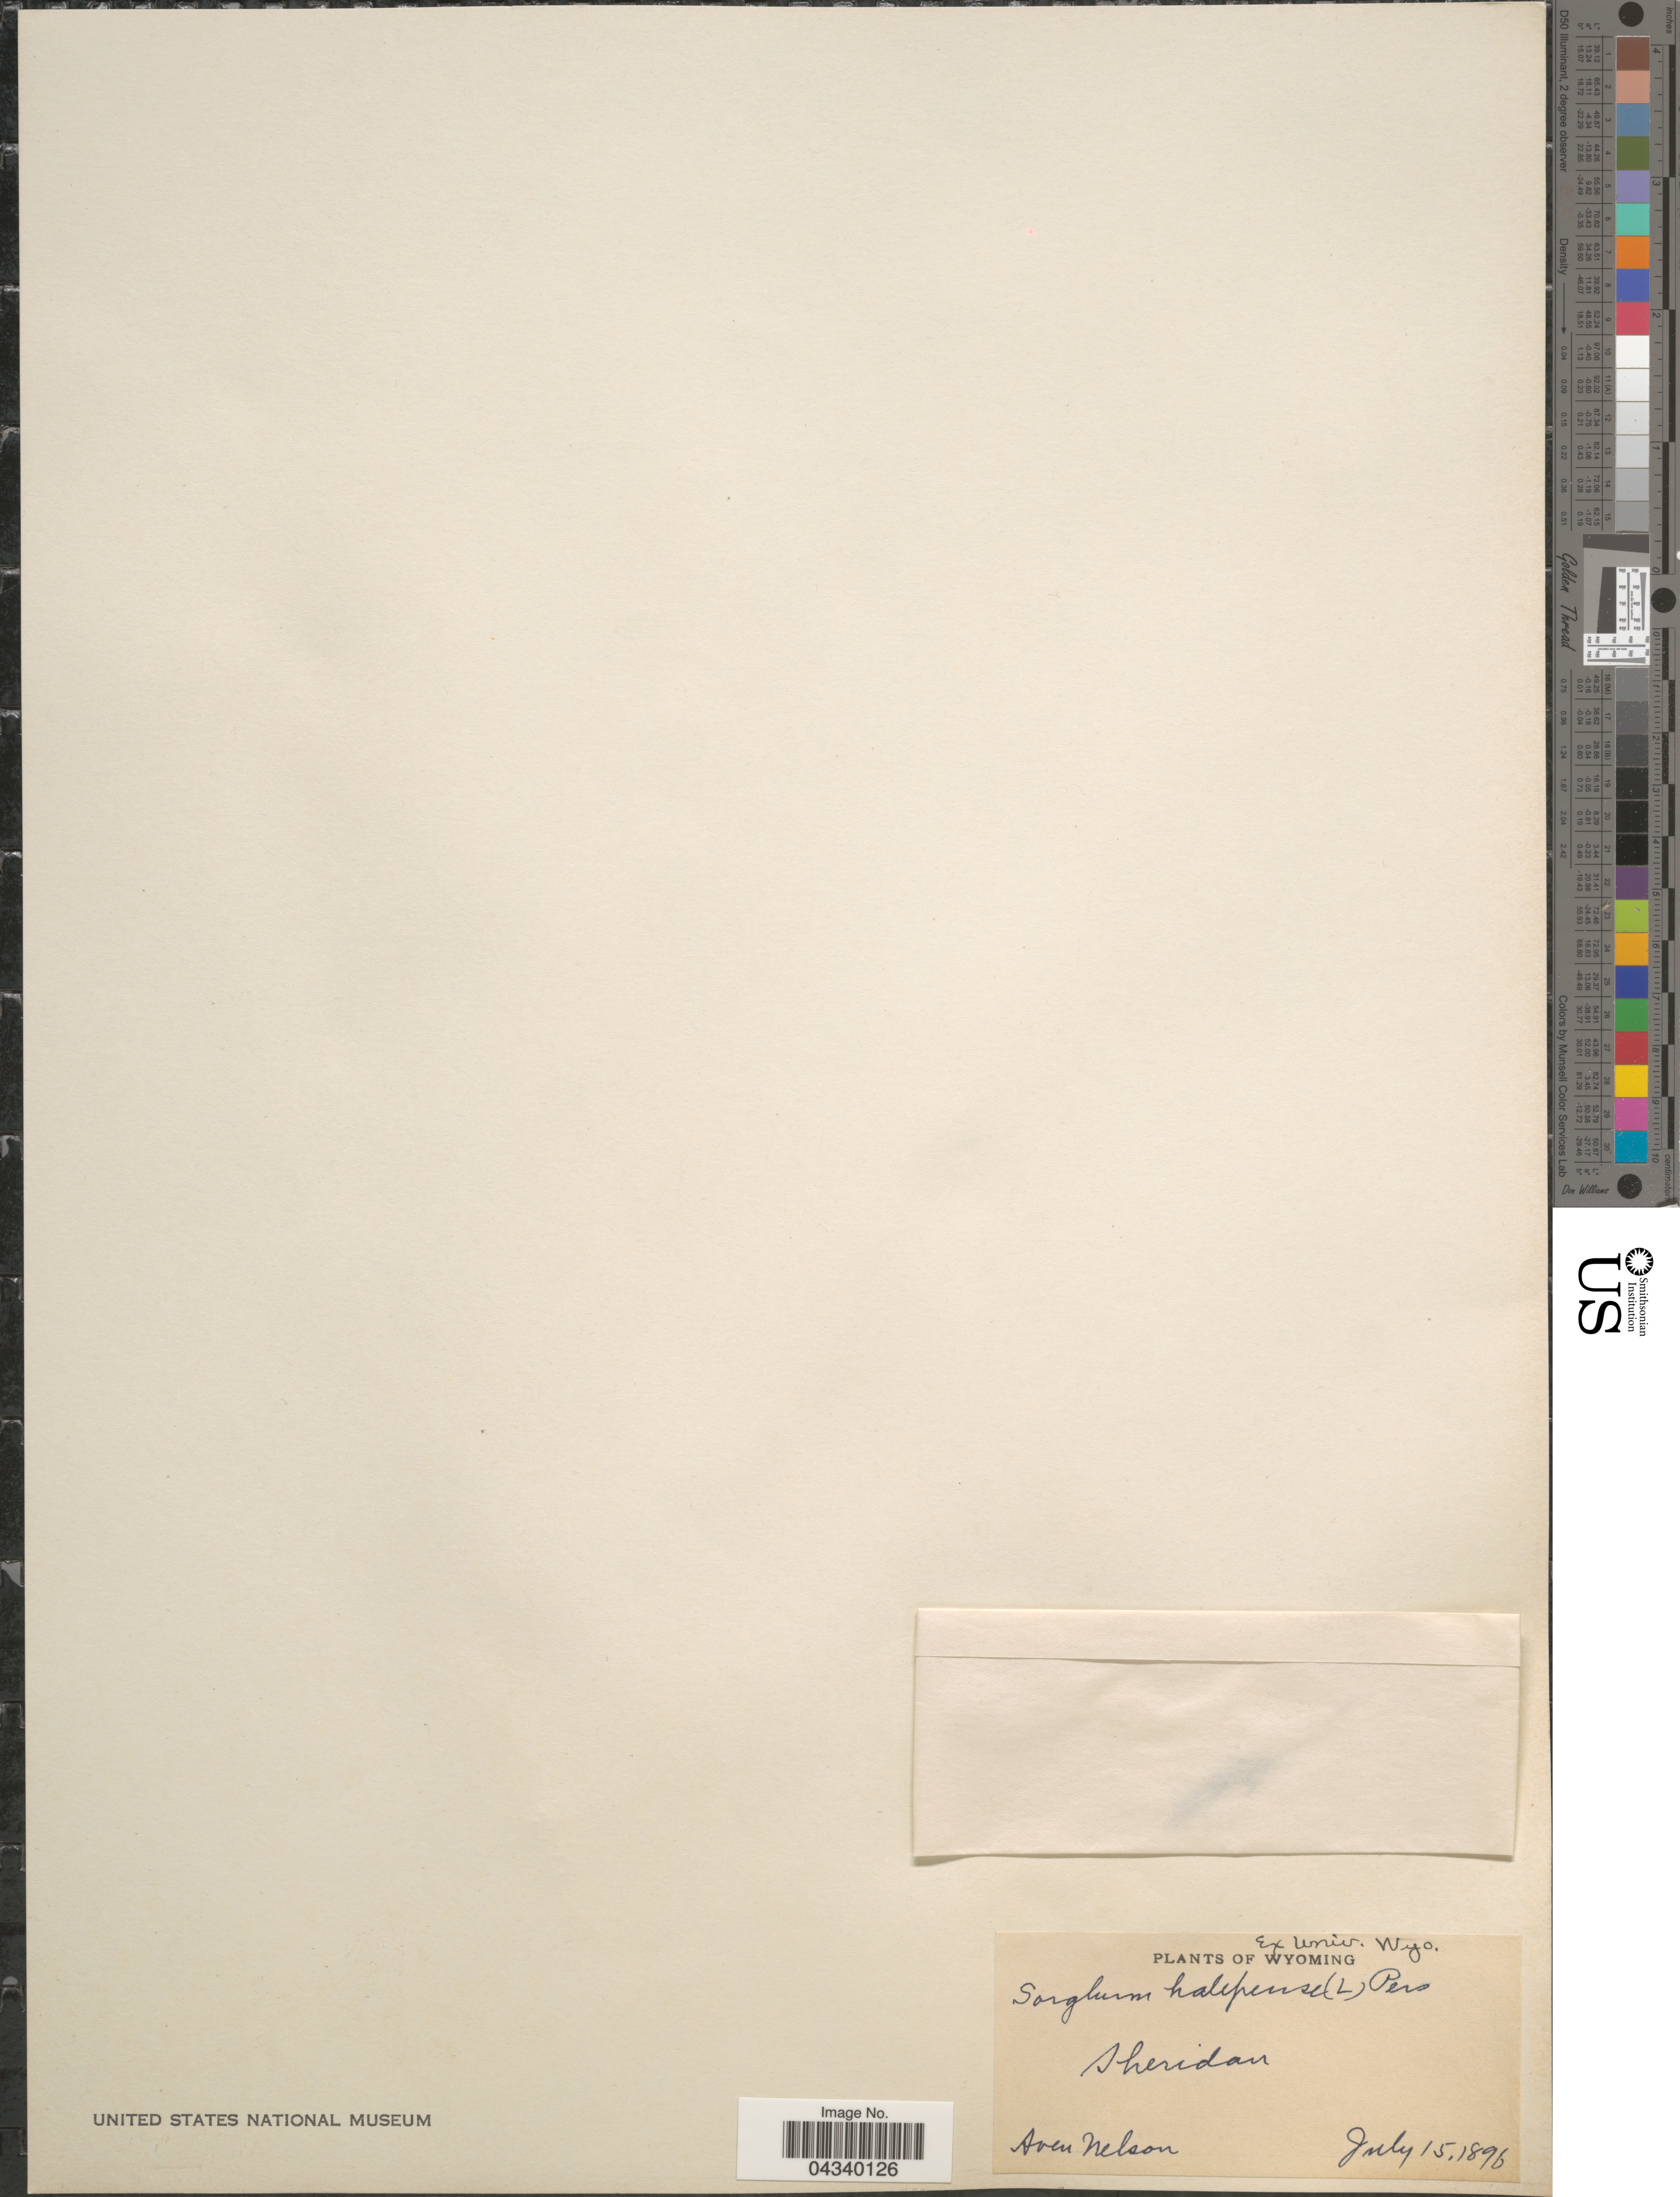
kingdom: Plantae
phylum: Tracheophyta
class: Liliopsida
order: Poales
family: Poaceae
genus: Sorghum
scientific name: Sorghum halepense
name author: (L.) Pers.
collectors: A. Nelson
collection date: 1896-07-15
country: United States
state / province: Wyoming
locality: Sheridan.